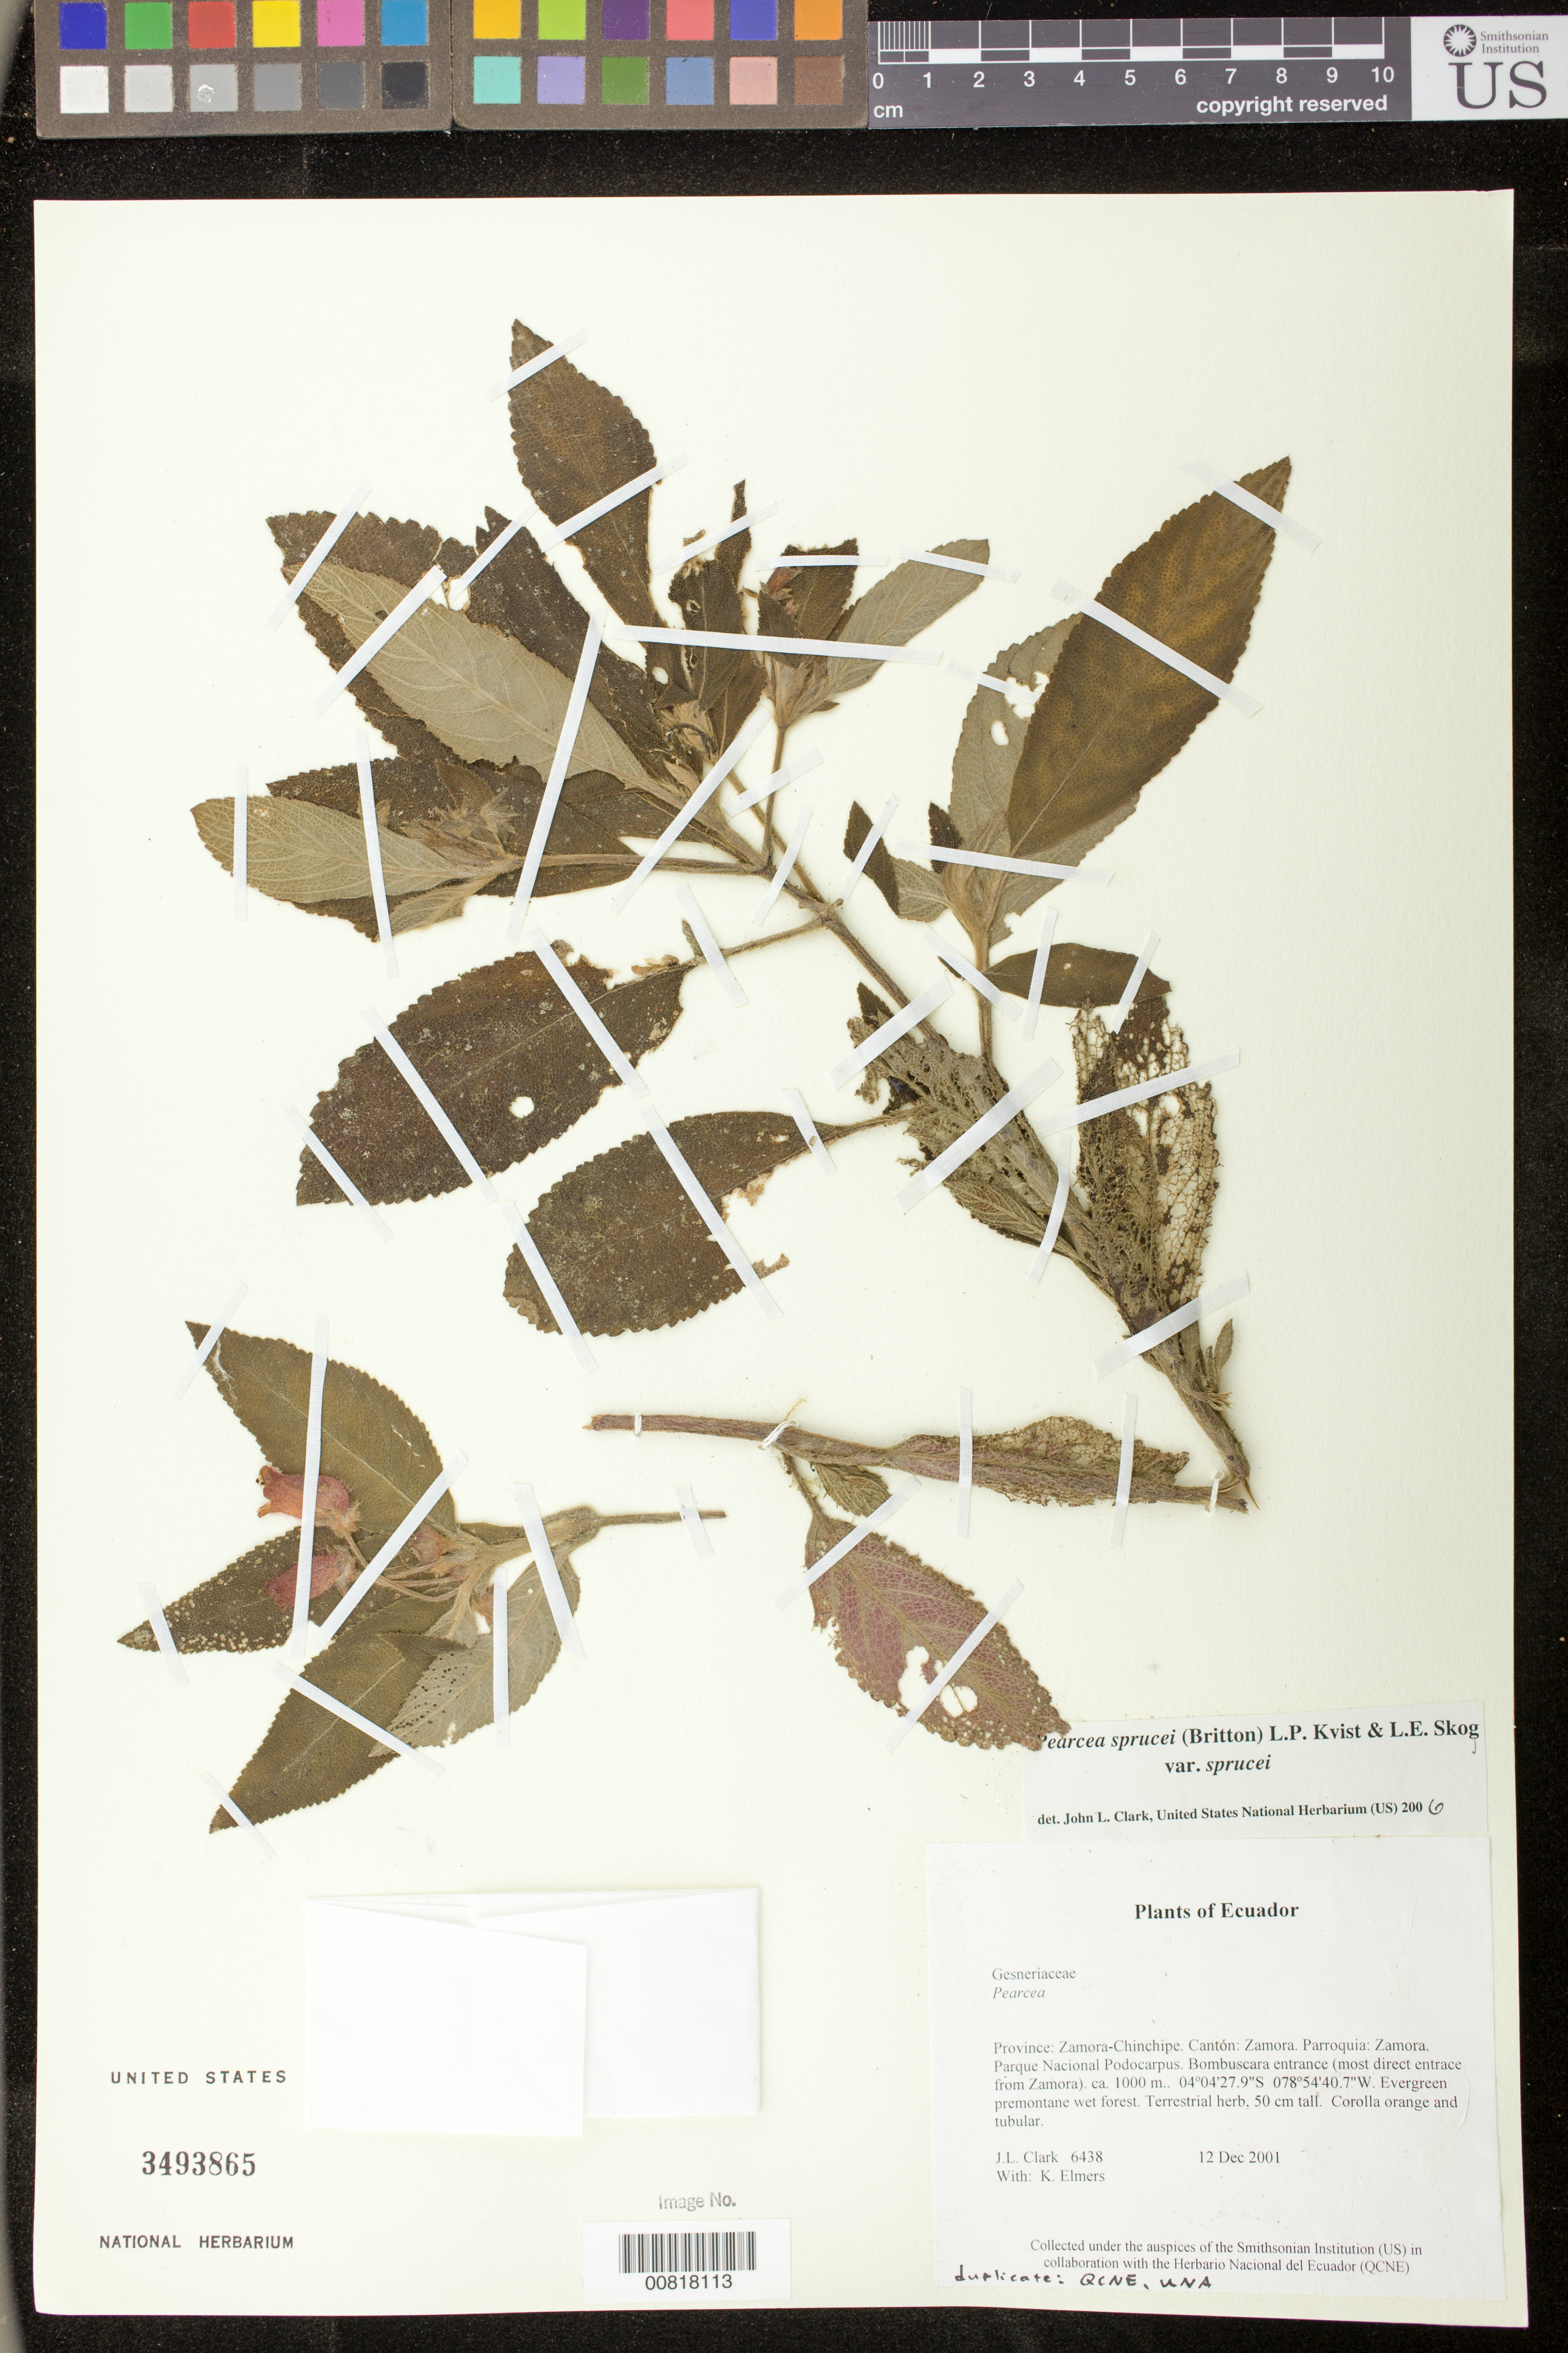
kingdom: Plantae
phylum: Tracheophyta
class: Magnoliopsida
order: Lamiales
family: Gesneriaceae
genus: Pearcea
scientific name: Pearcea sprucei var. sprucei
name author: (Britton ex Rusby) L.P. Kvist & L.E. Skog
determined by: Clark, J. L., (SEL), The Marie Selby Botanical Garden (UNITED STATES)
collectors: J. L. Clark & K. Elmers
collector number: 6438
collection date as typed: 12 Dec 2001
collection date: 2001-12-12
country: Ecuador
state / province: Zamora-Chinchipe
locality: Zamora. Parroquia: Zamora. Parque Nacional Podocarpus. Bombuscara entrance (most direct entrace from Zamora).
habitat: Evergreen premontane wet forest.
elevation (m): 1000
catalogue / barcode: US 3493865